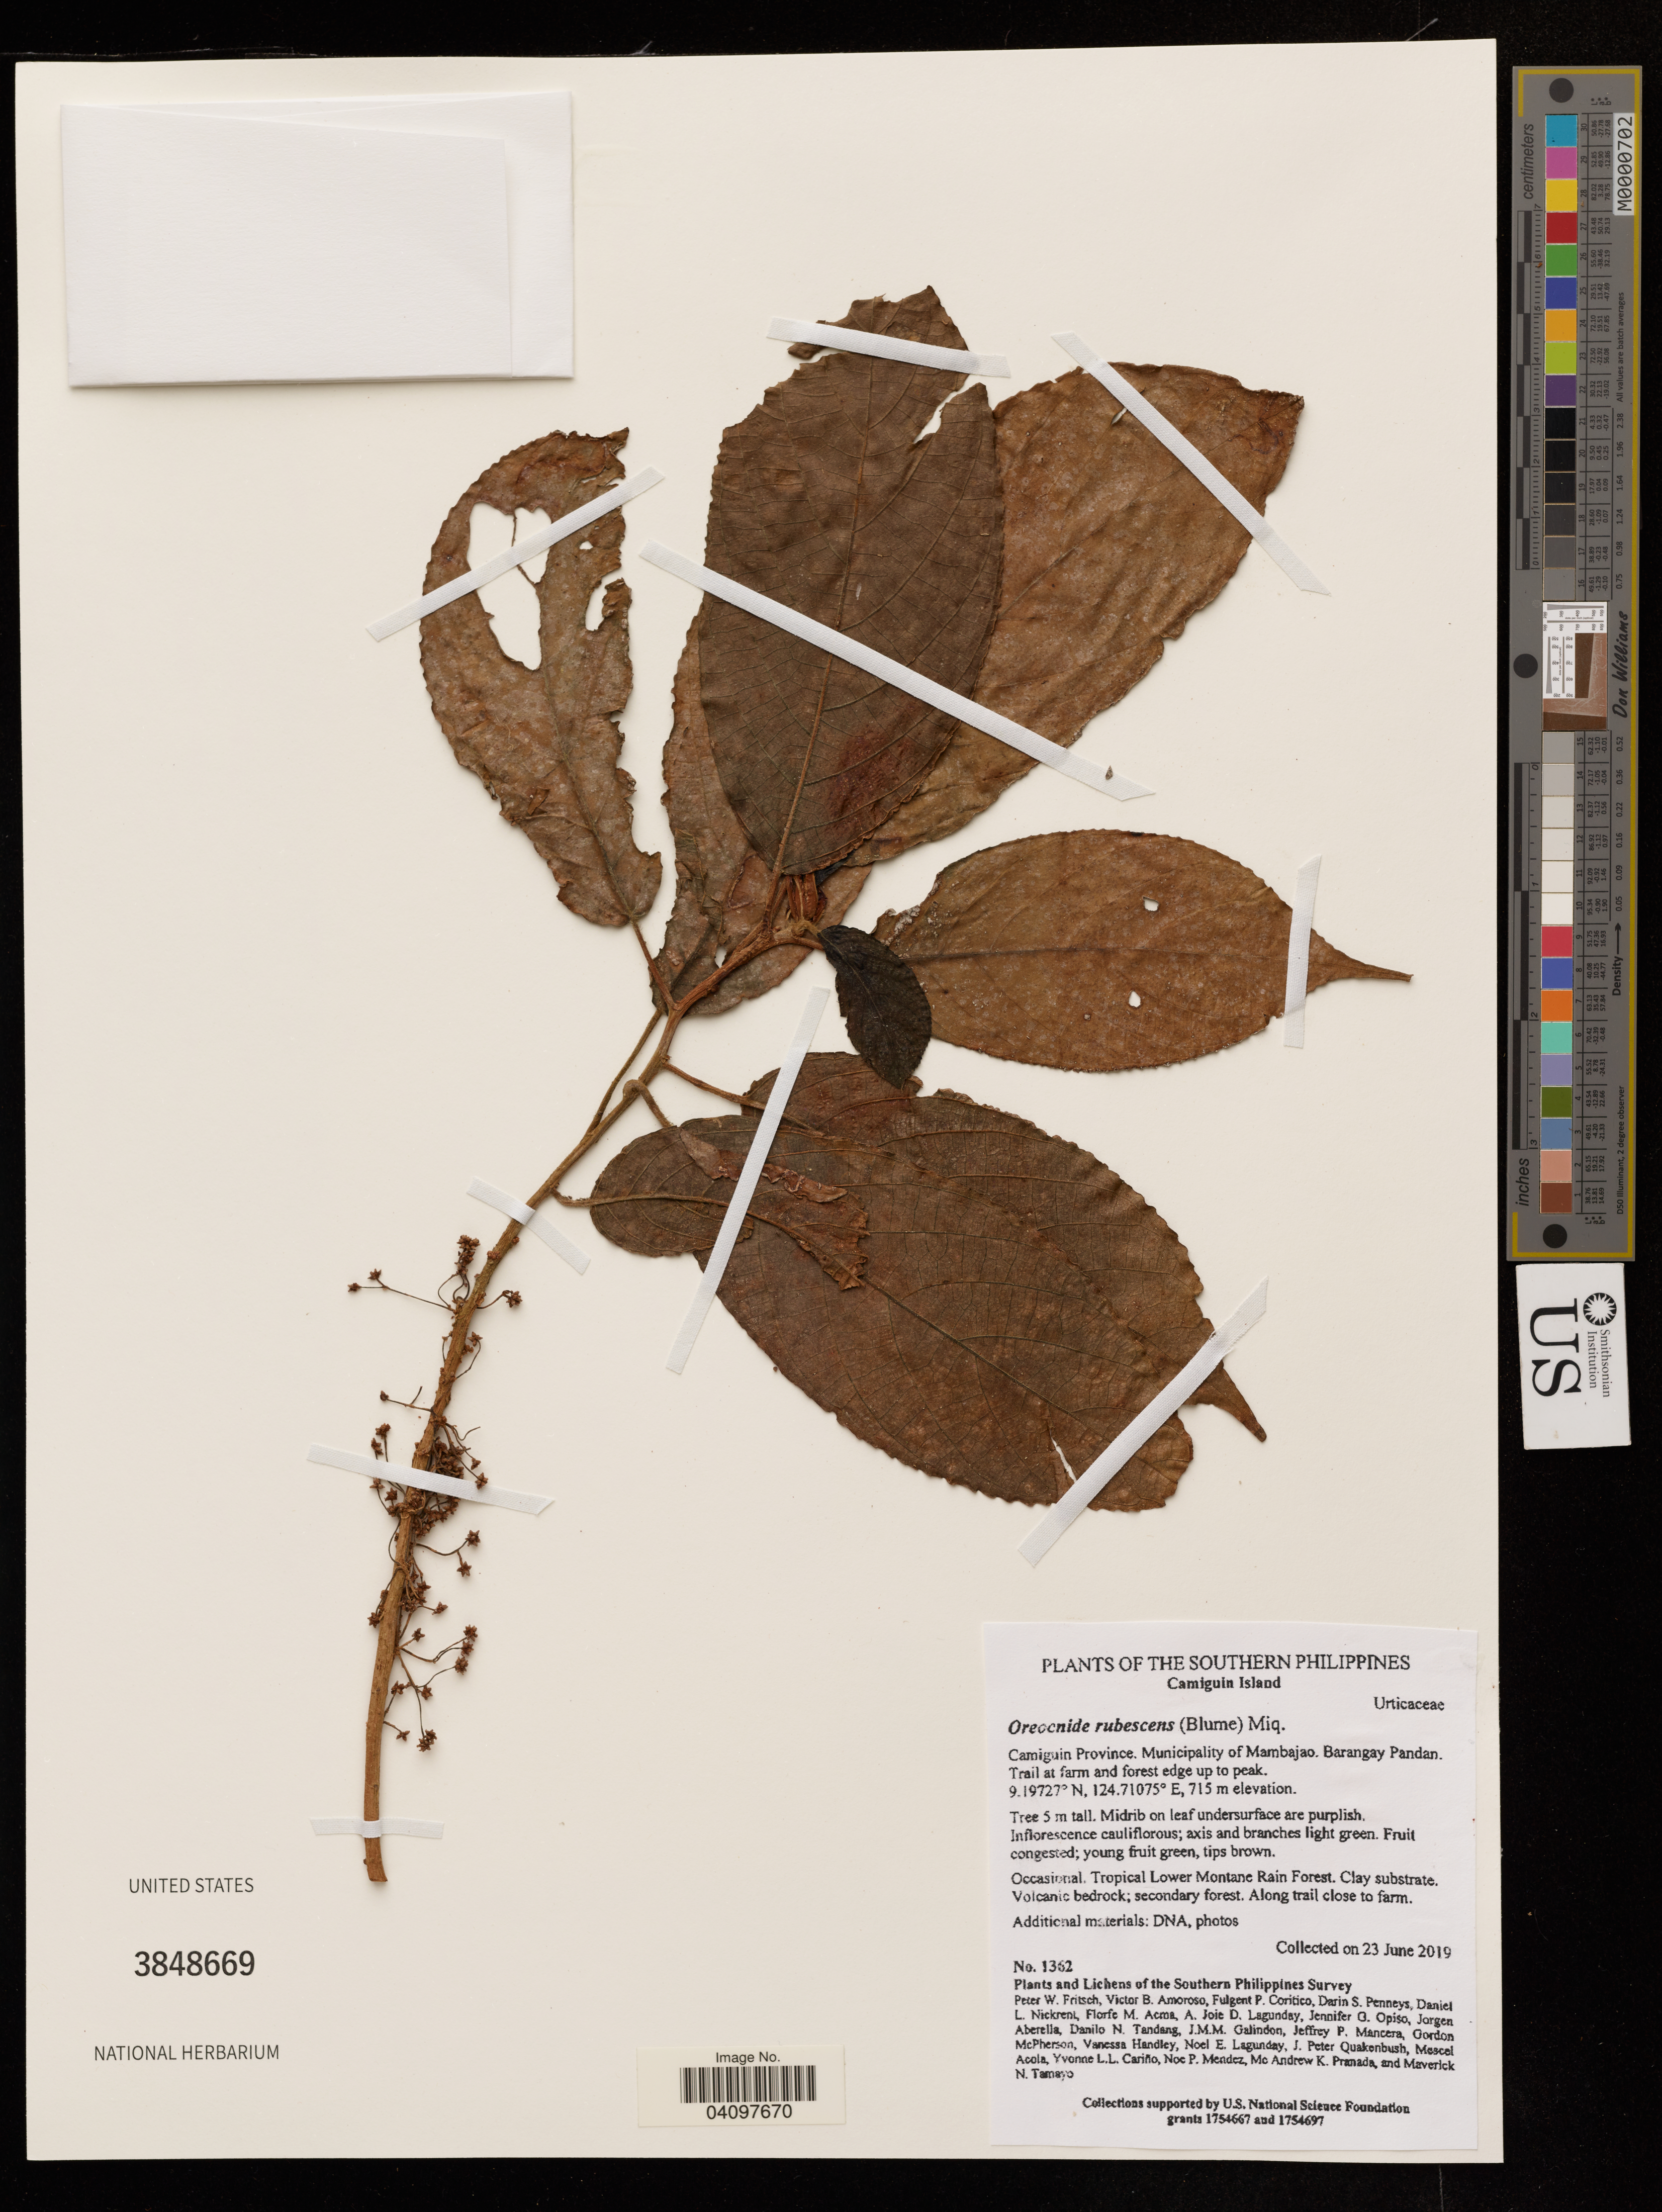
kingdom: Plantae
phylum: Tracheophyta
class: Magnoliopsida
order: Rosales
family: Urticaceae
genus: Oreocnide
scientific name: Oreocnide rubescens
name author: (Blume) Miq.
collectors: P. W. Fritsch, V. Amoroso, F. Coritico & D. S. Penneys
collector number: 1362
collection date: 2019-06-23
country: Philippines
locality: Camiguin Island. Camiguin Province. Municipality of Mambajao. Barangay Pandan. Trail at farm and forest edge up to peak.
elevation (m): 715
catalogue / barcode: US 3848669